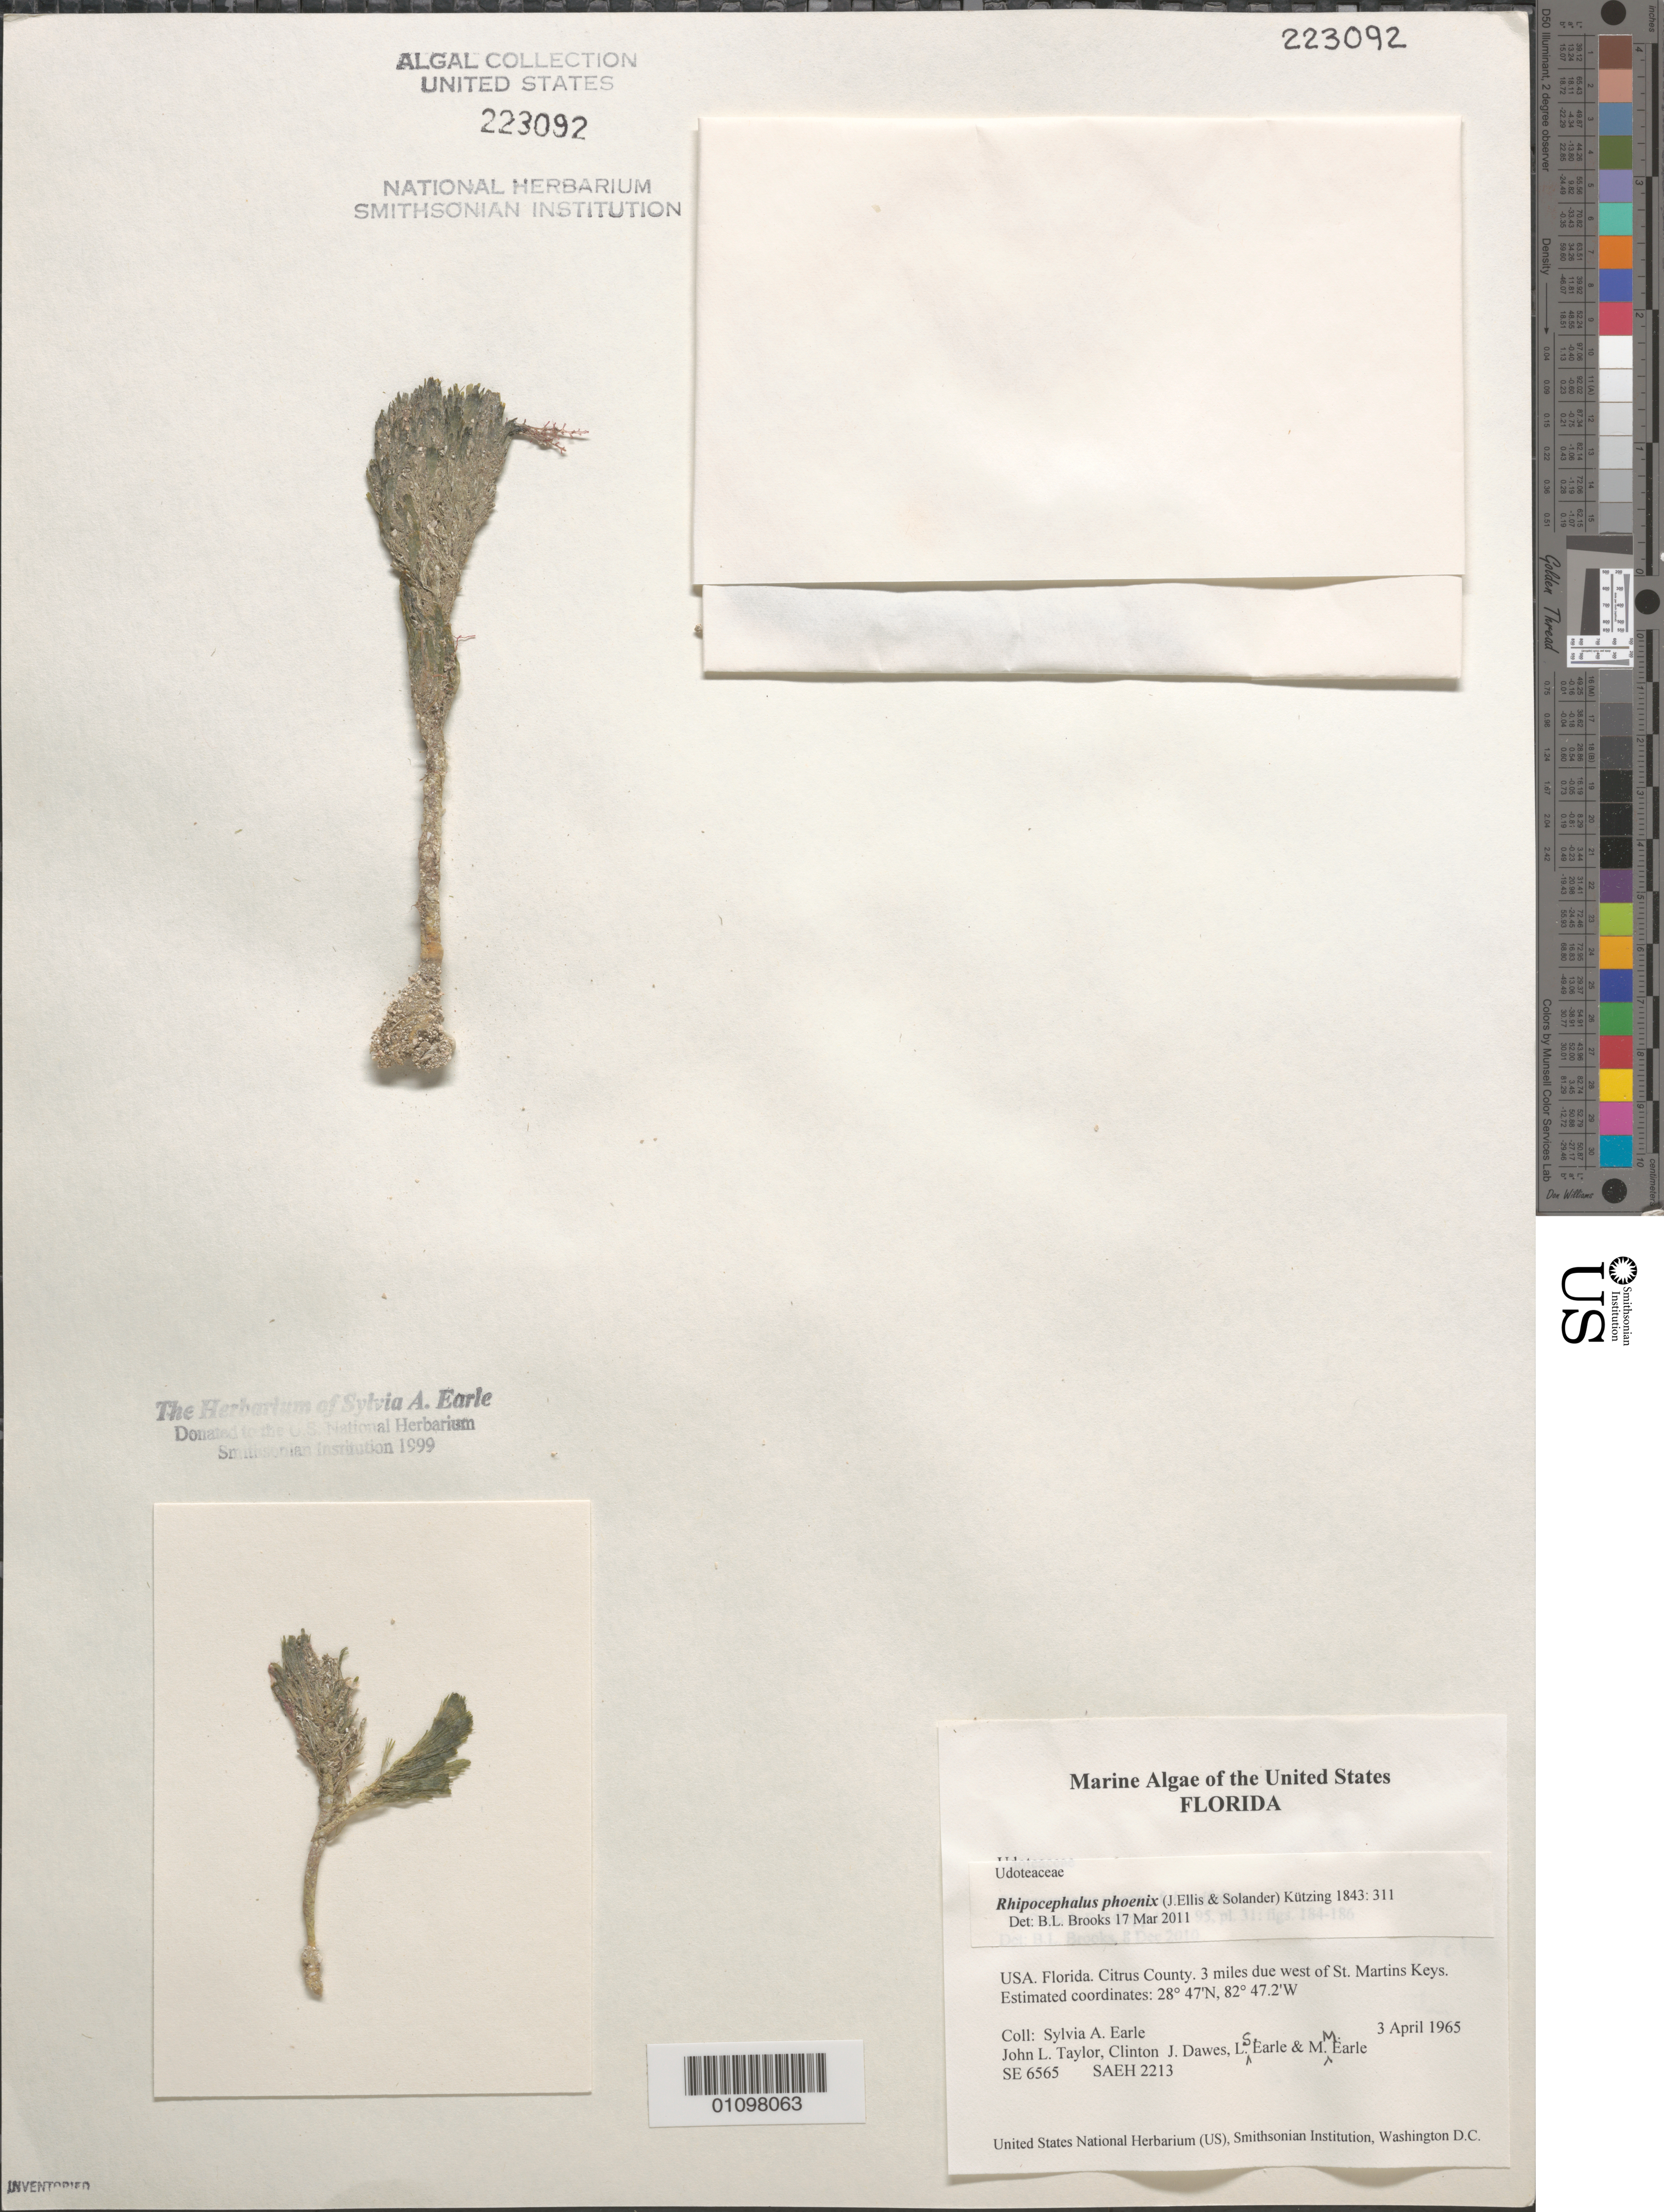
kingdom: Plantae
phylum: Chlorophyta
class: Ulvophyceae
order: Bryopsidales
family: Udoteaceae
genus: Rhipocephalus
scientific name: Rhipocephalus phoenix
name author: (J. Ellis & Sol.) Kütz.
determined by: Brooks, B. L., (BOT), Smithsonian Institution - National Museum of Natural History (UNITED STATES)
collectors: S. A. Earle, J. L. Taylor, C. Dawes, L. Earle & M. Earle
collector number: SE 6565 & SAEH 2213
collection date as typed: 03 Apr 1965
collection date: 1965-04-03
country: United States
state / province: Florida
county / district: Citrus County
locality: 3 miles due west of St. Martins Keys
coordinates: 28 47'N, 82 47.2'W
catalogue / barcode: US 223092